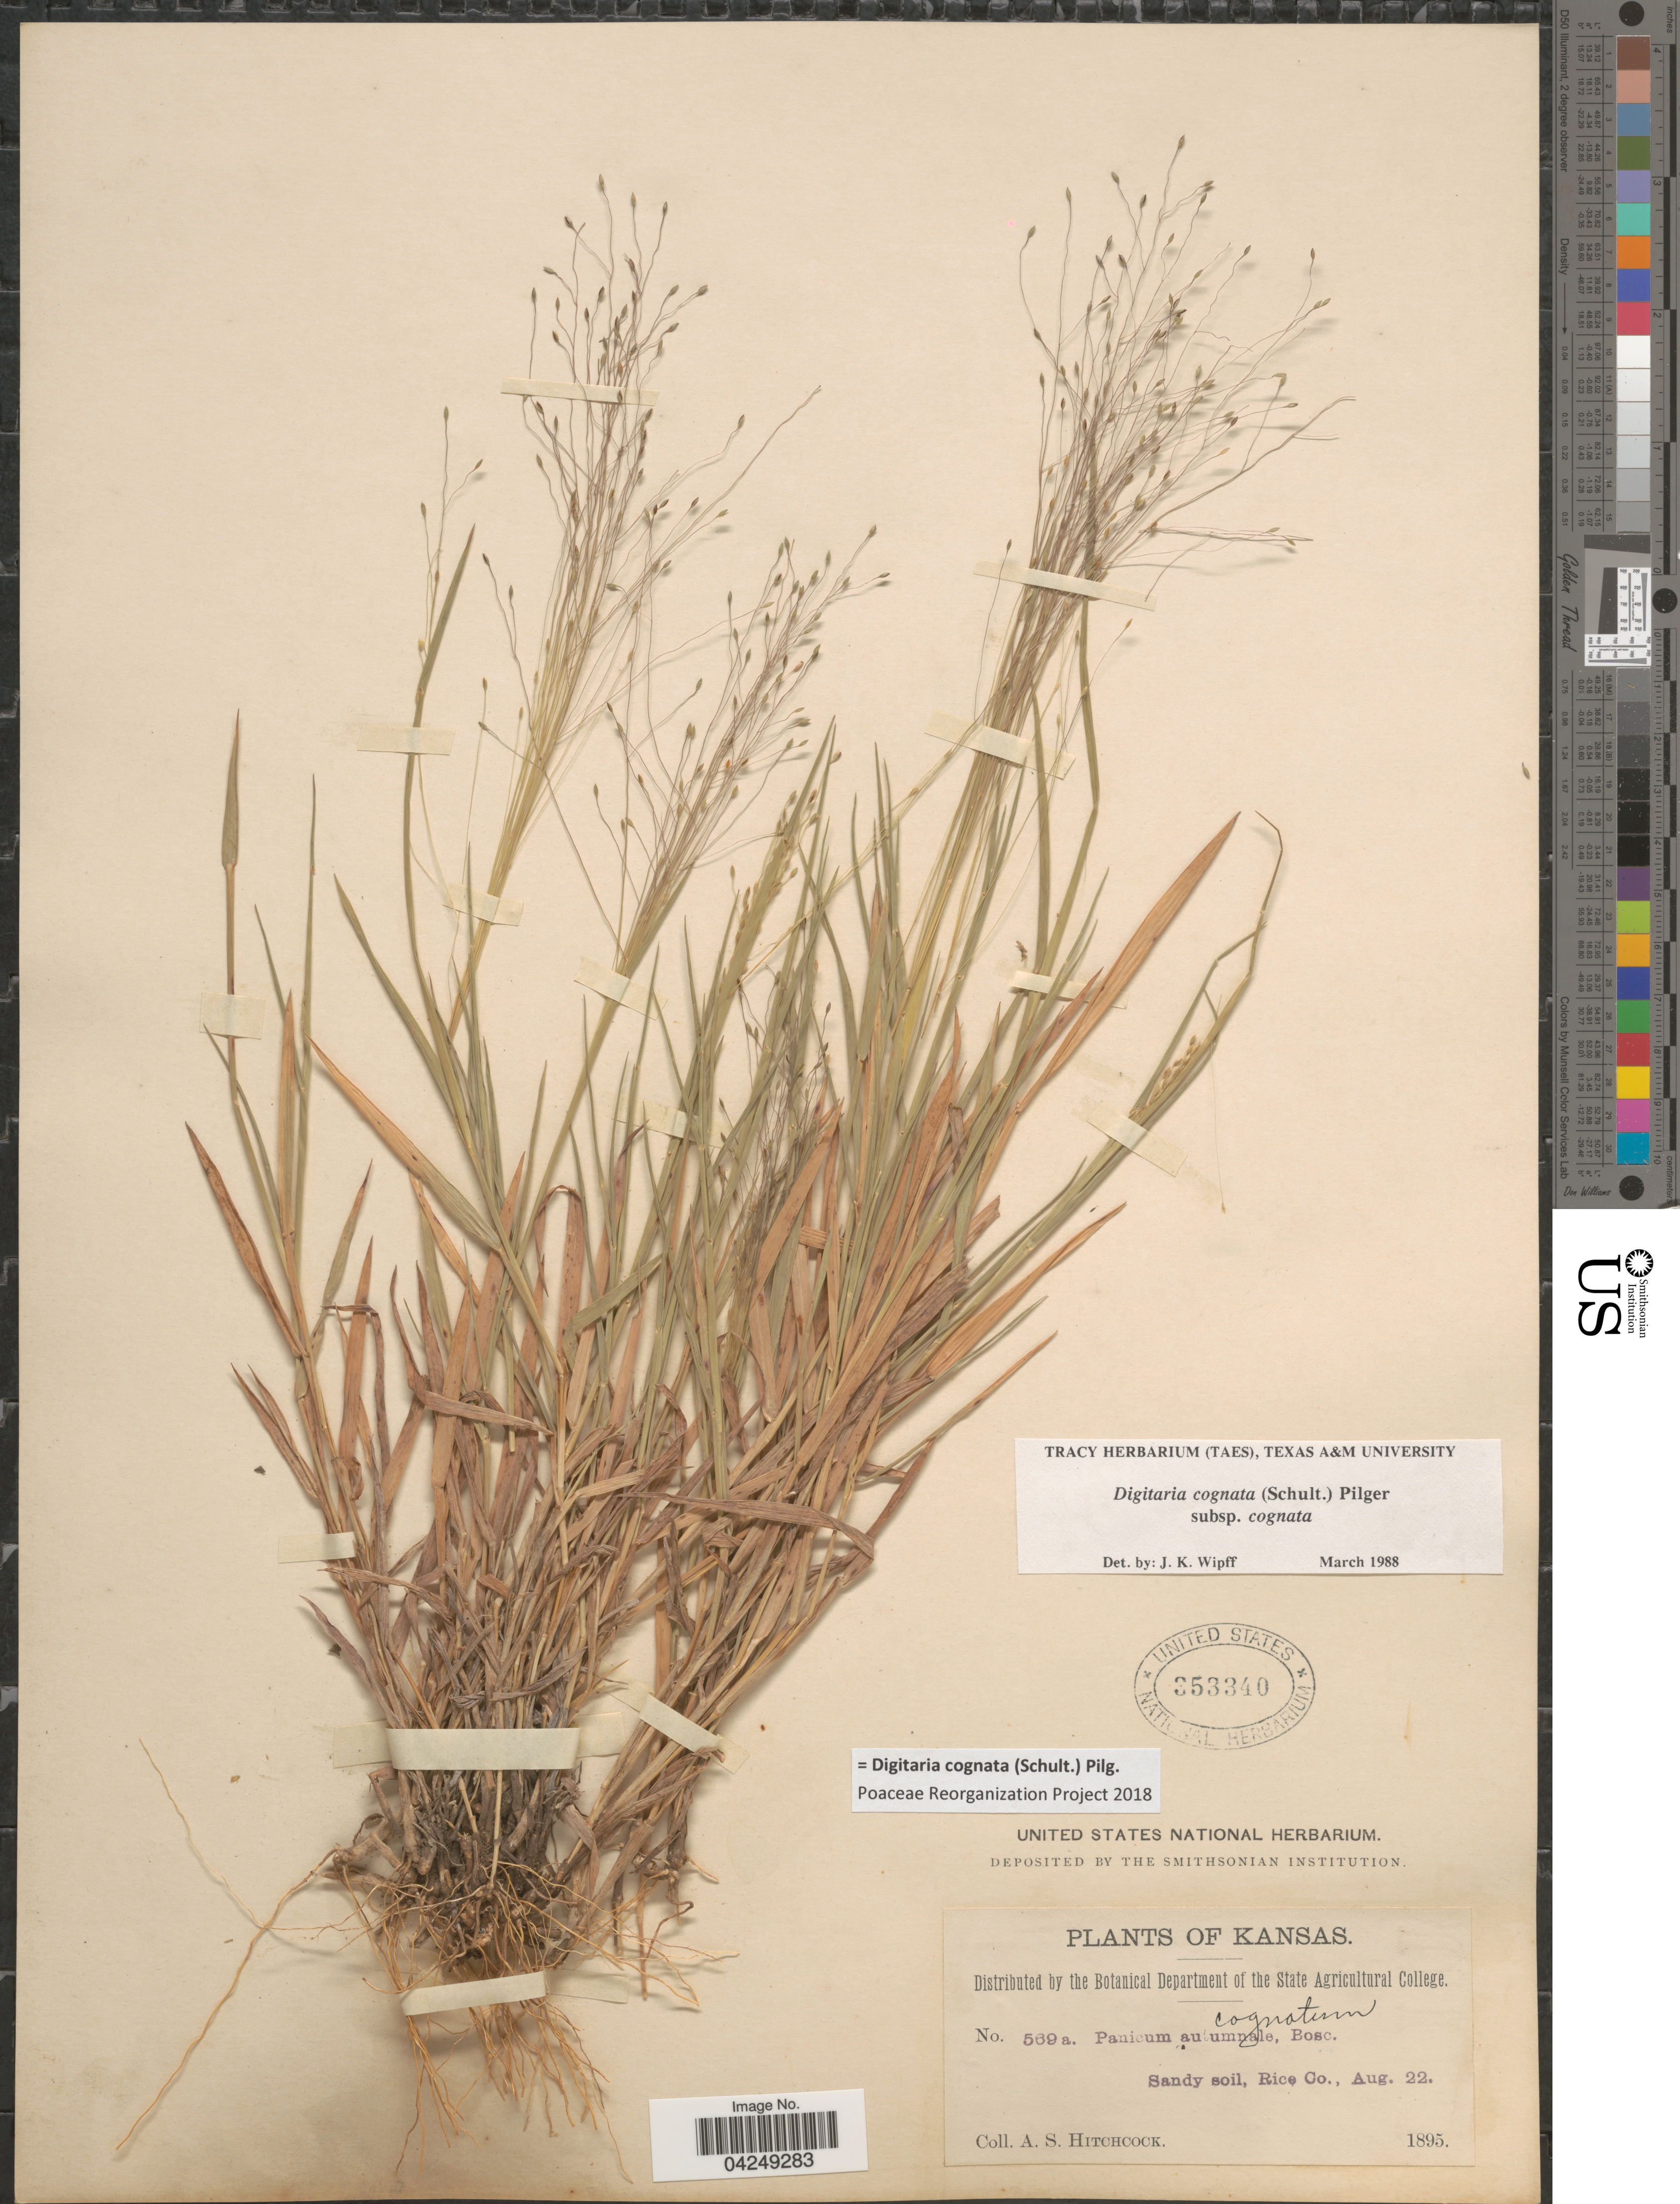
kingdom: Plantae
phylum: Tracheophyta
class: Liliopsida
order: Poales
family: Poaceae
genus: Digitaria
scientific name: Digitaria cognata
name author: (Scult.) Pilg.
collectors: A. S. Hitchcock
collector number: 569a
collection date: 1895-08-22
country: United States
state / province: Kansas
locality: Sandy soil, Rice Co.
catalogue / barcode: US 353340